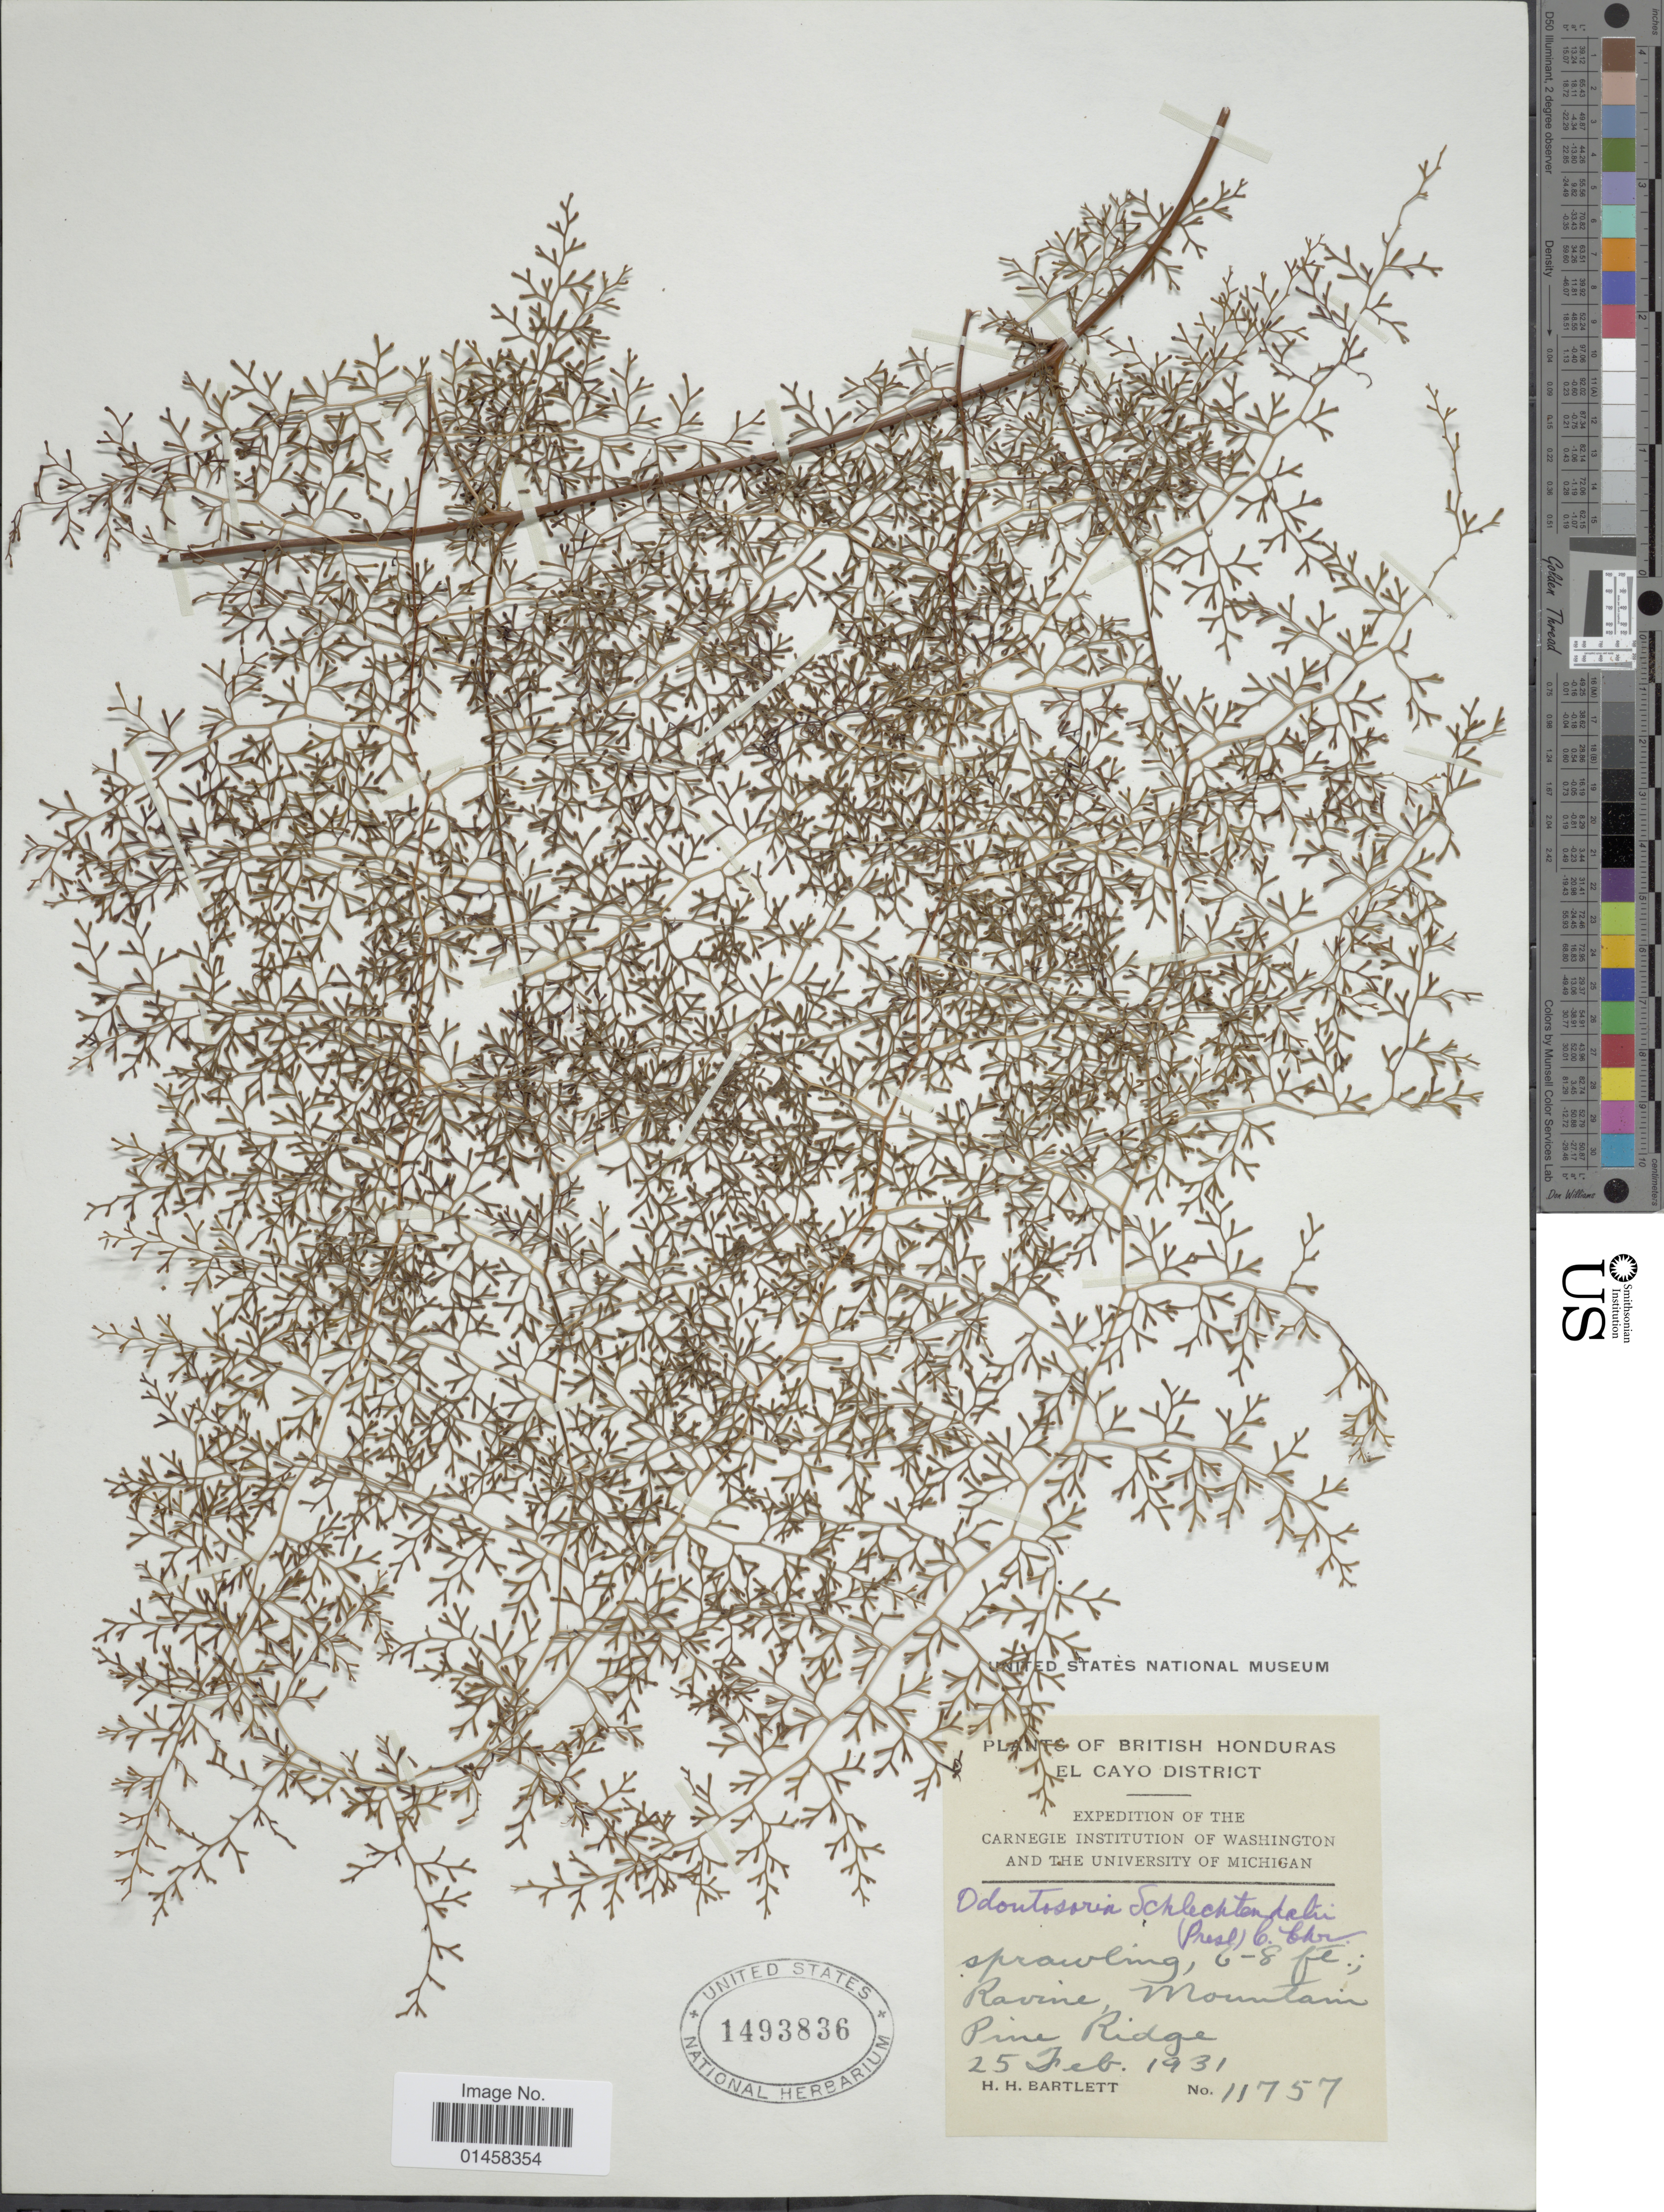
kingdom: Plantae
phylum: Tracheophyta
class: Polypodiopsida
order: Polypodiales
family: Lindsaeaceae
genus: Odontosoria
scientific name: Odontosoria schlechtendalii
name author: (C. Presl) C. Chr.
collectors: H. H. Bartlett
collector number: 11757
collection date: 1931-05-25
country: Belize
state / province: Cayo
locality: British Honduras, El Cayo District, sprawling, Ravine Mountain, Pine Ridge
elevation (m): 2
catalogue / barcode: US 1493836